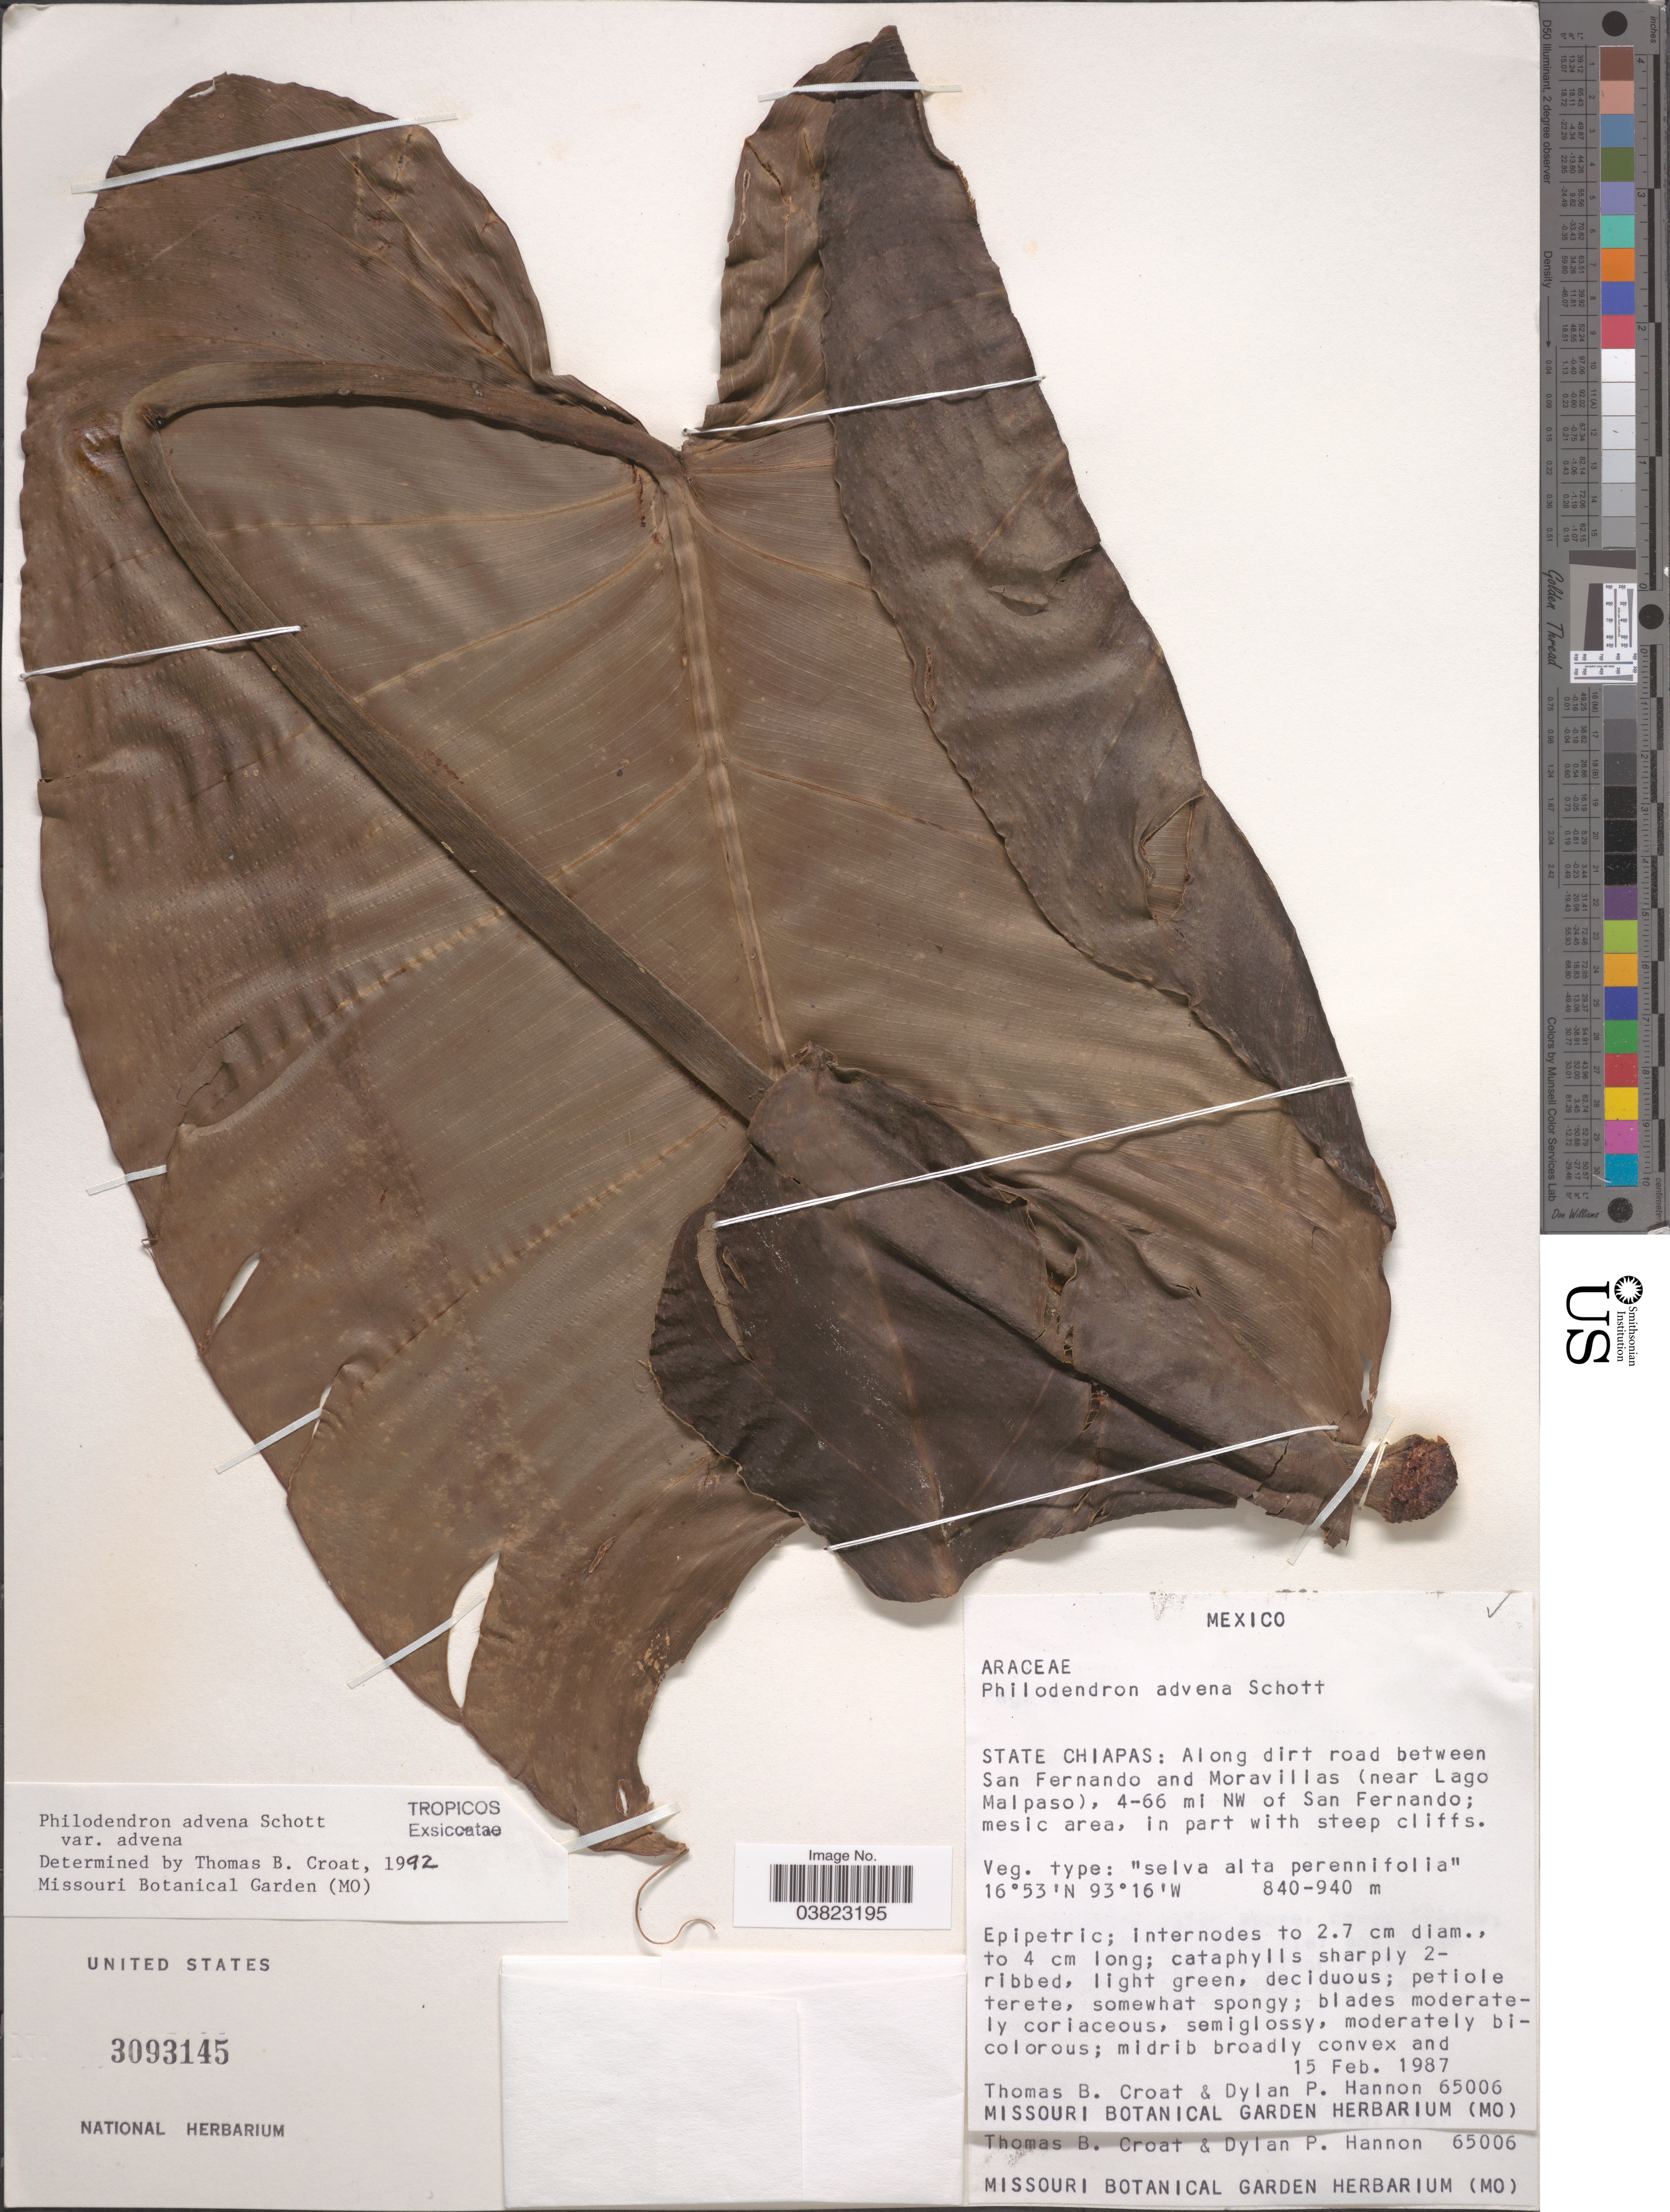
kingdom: Plantae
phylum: Tracheophyta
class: Liliopsida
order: Alismatales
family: Araceae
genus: Philodendron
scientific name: Philodendron advena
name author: Schott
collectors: T. B. Croat & D. Hannon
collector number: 65006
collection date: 1987-02-15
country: Mexico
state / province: Chiapas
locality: Along dirt road between San Fernando and Moravillas (near Lago Malpaso), 4-66 mi NW of San Fernando; mesic area, in part with steep cliffs.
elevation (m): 840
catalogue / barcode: US 3093145